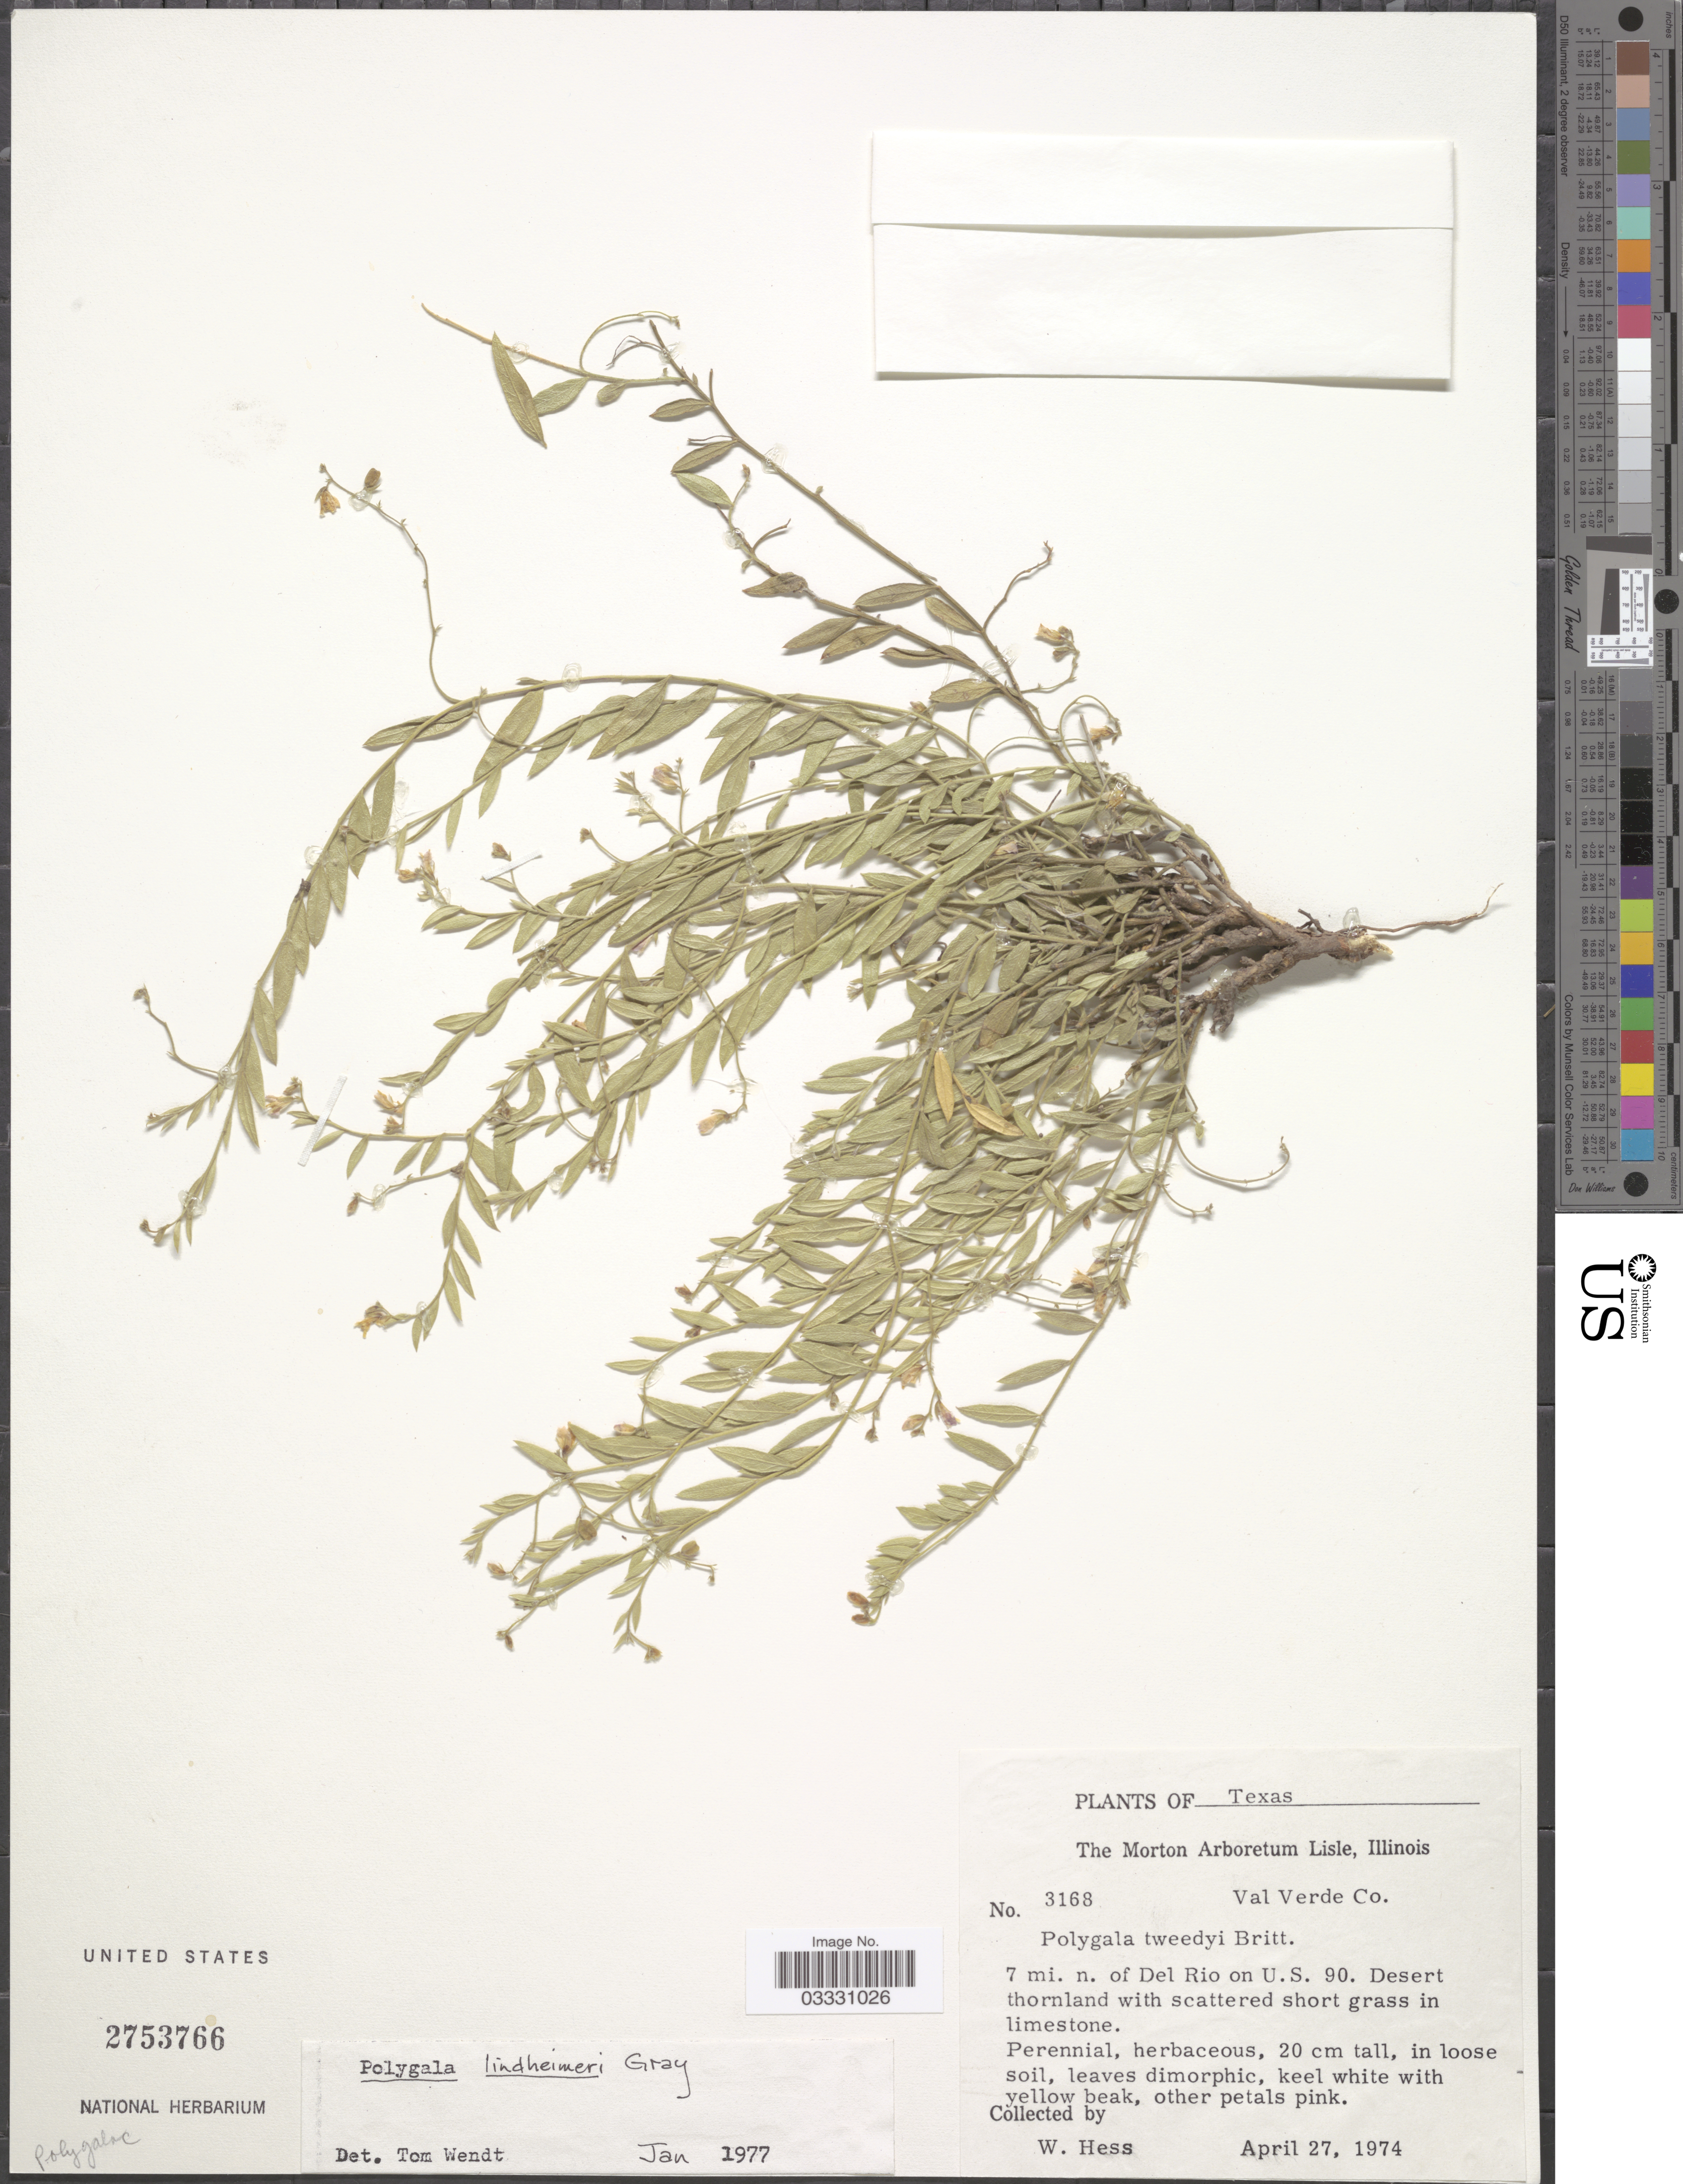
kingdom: Plantae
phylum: Tracheophyta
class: Magnoliopsida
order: Fabales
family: Polygalaceae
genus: Rhinotropis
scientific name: Rhinotropis lindheimeri var. lindheimeri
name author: (A. Gray) J.R. Abbott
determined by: Strong, Mark T., (BOT), Smithsonian Institution - National Museum of Natural History (UNITED STATES)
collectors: W. Hess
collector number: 3168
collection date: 1974-04-27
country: United States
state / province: Texas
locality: Val Verde Co. 7 mi. n. of Del Rio on U.S. 90.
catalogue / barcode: US 2753766